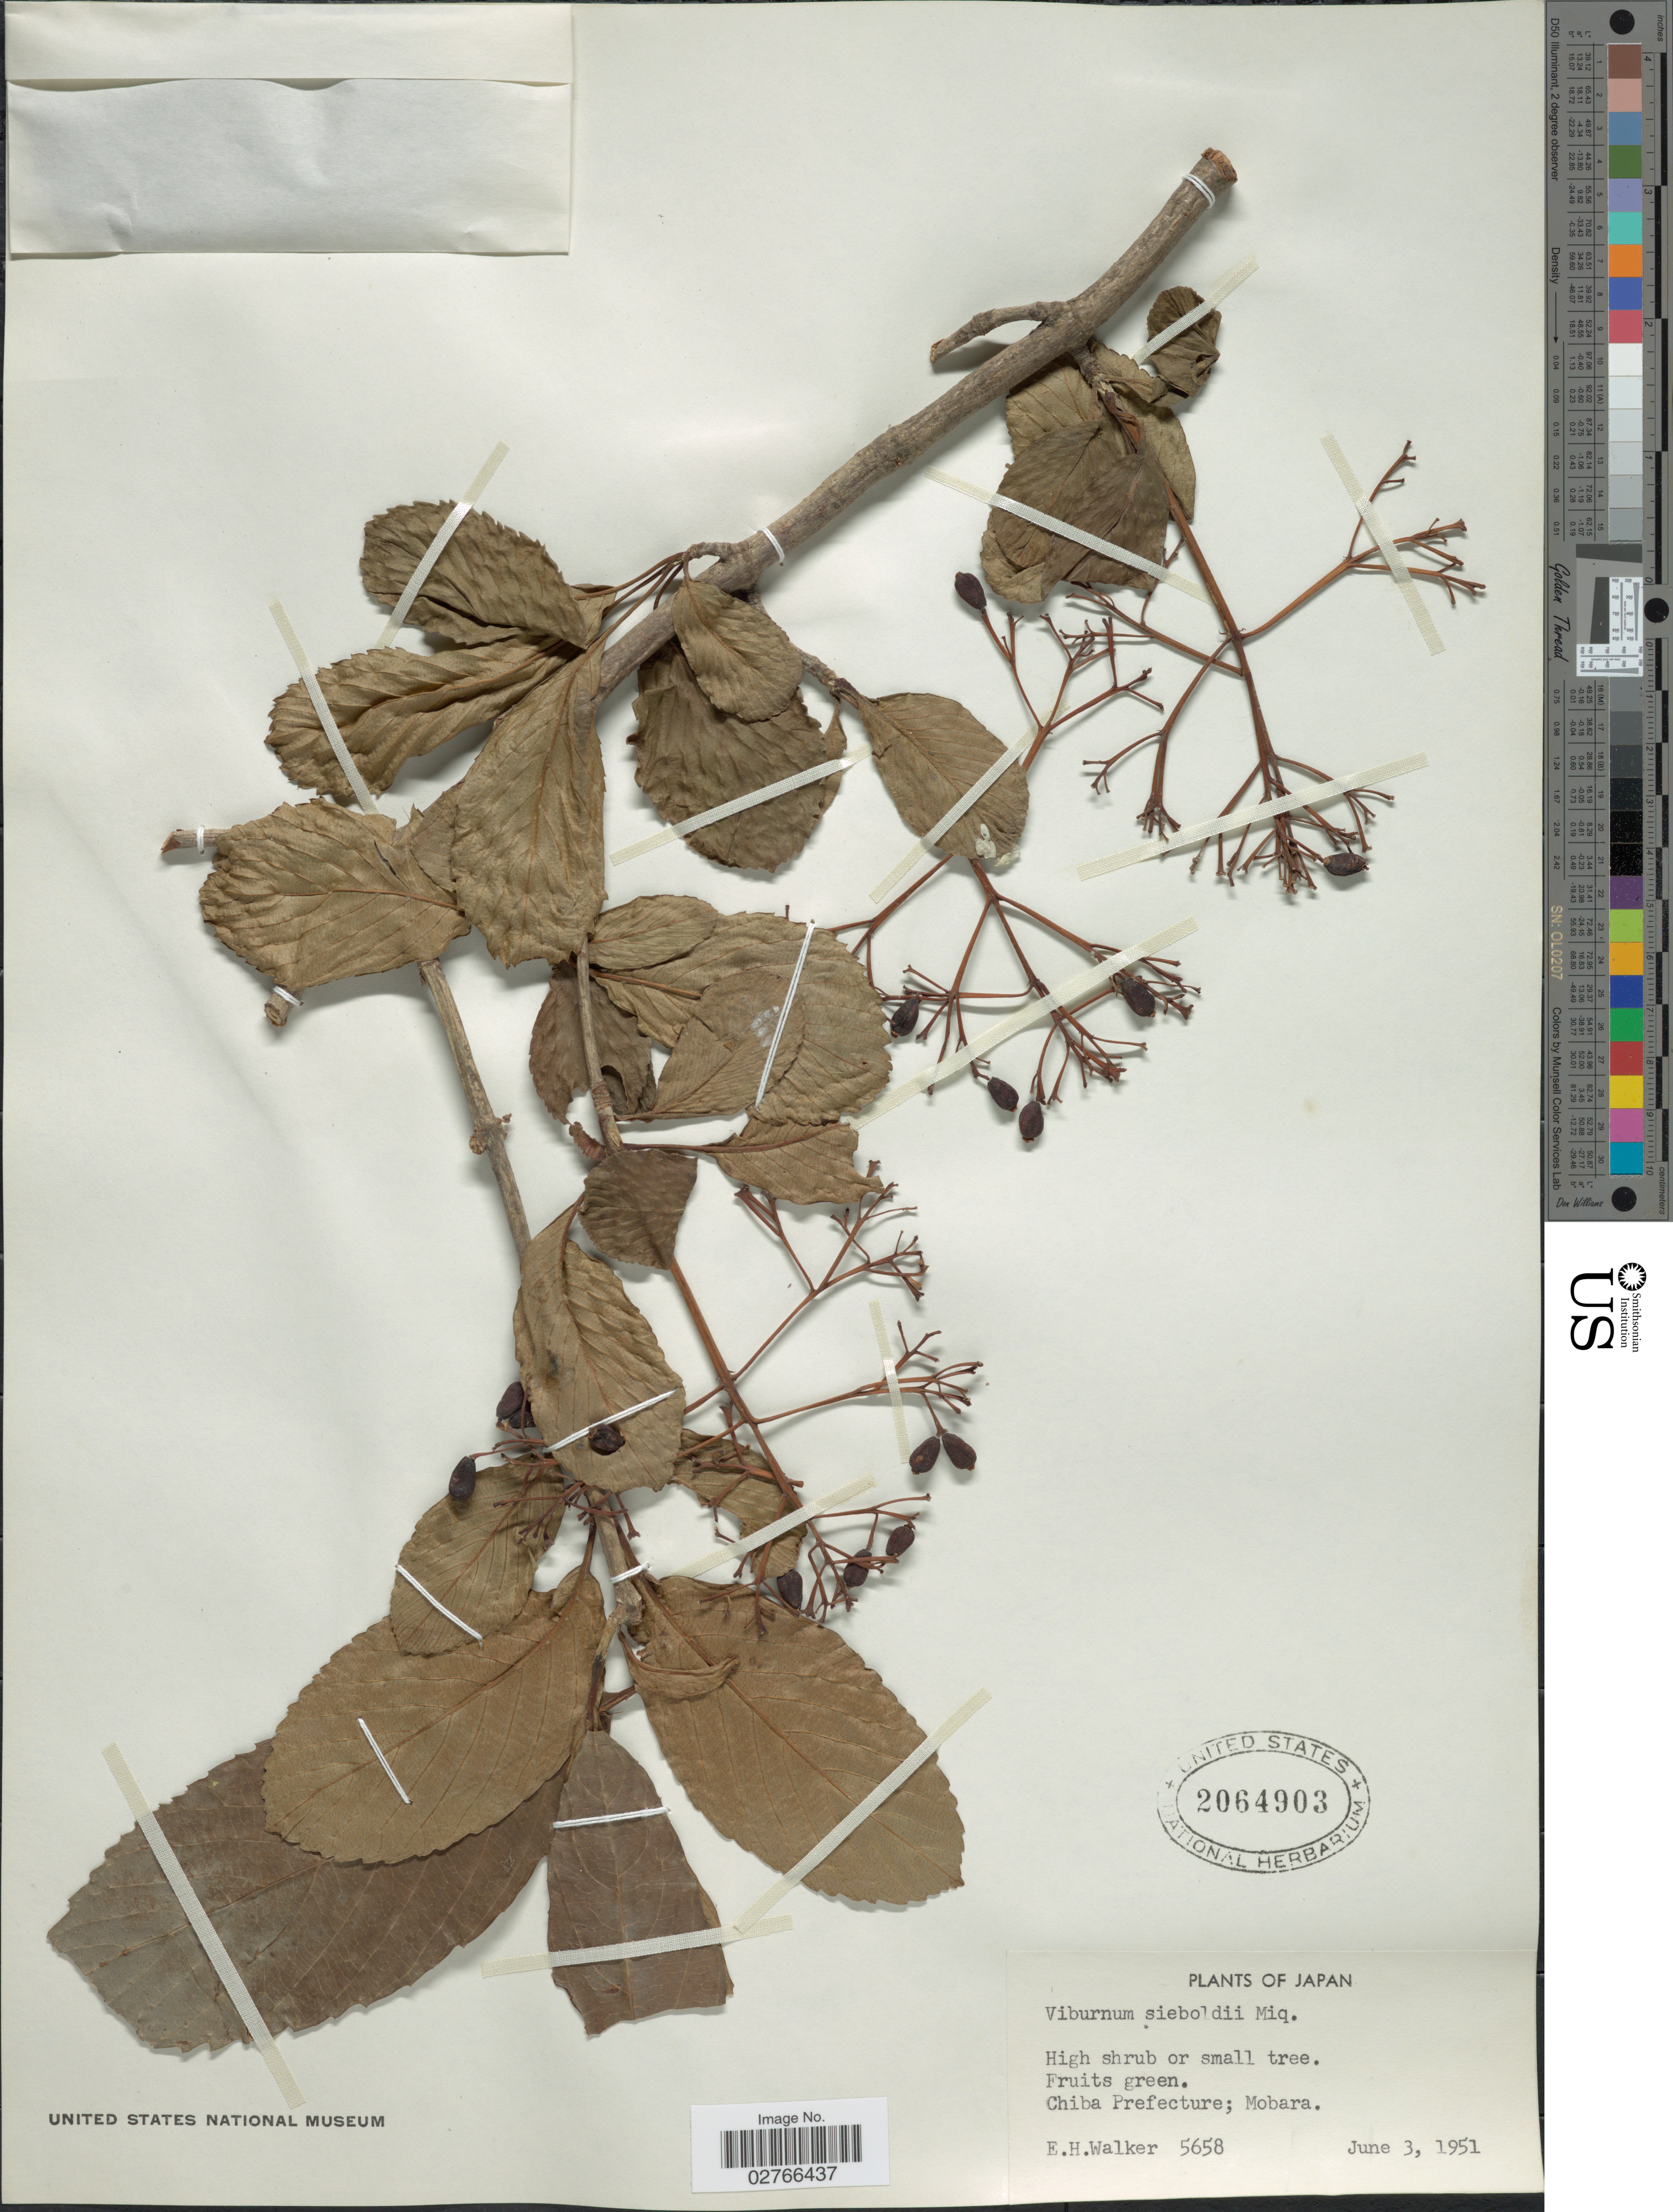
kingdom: Plantae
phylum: Tracheophyta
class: Magnoliopsida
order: Dipsacales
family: Viburnaceae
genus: Viburnum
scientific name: Viburnum sieboldii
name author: Miq.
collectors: E. H. Walker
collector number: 5658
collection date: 1951-06-03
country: Japan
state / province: Tiba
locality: Chiba Prefecture, Mobara.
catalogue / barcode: US 2064903